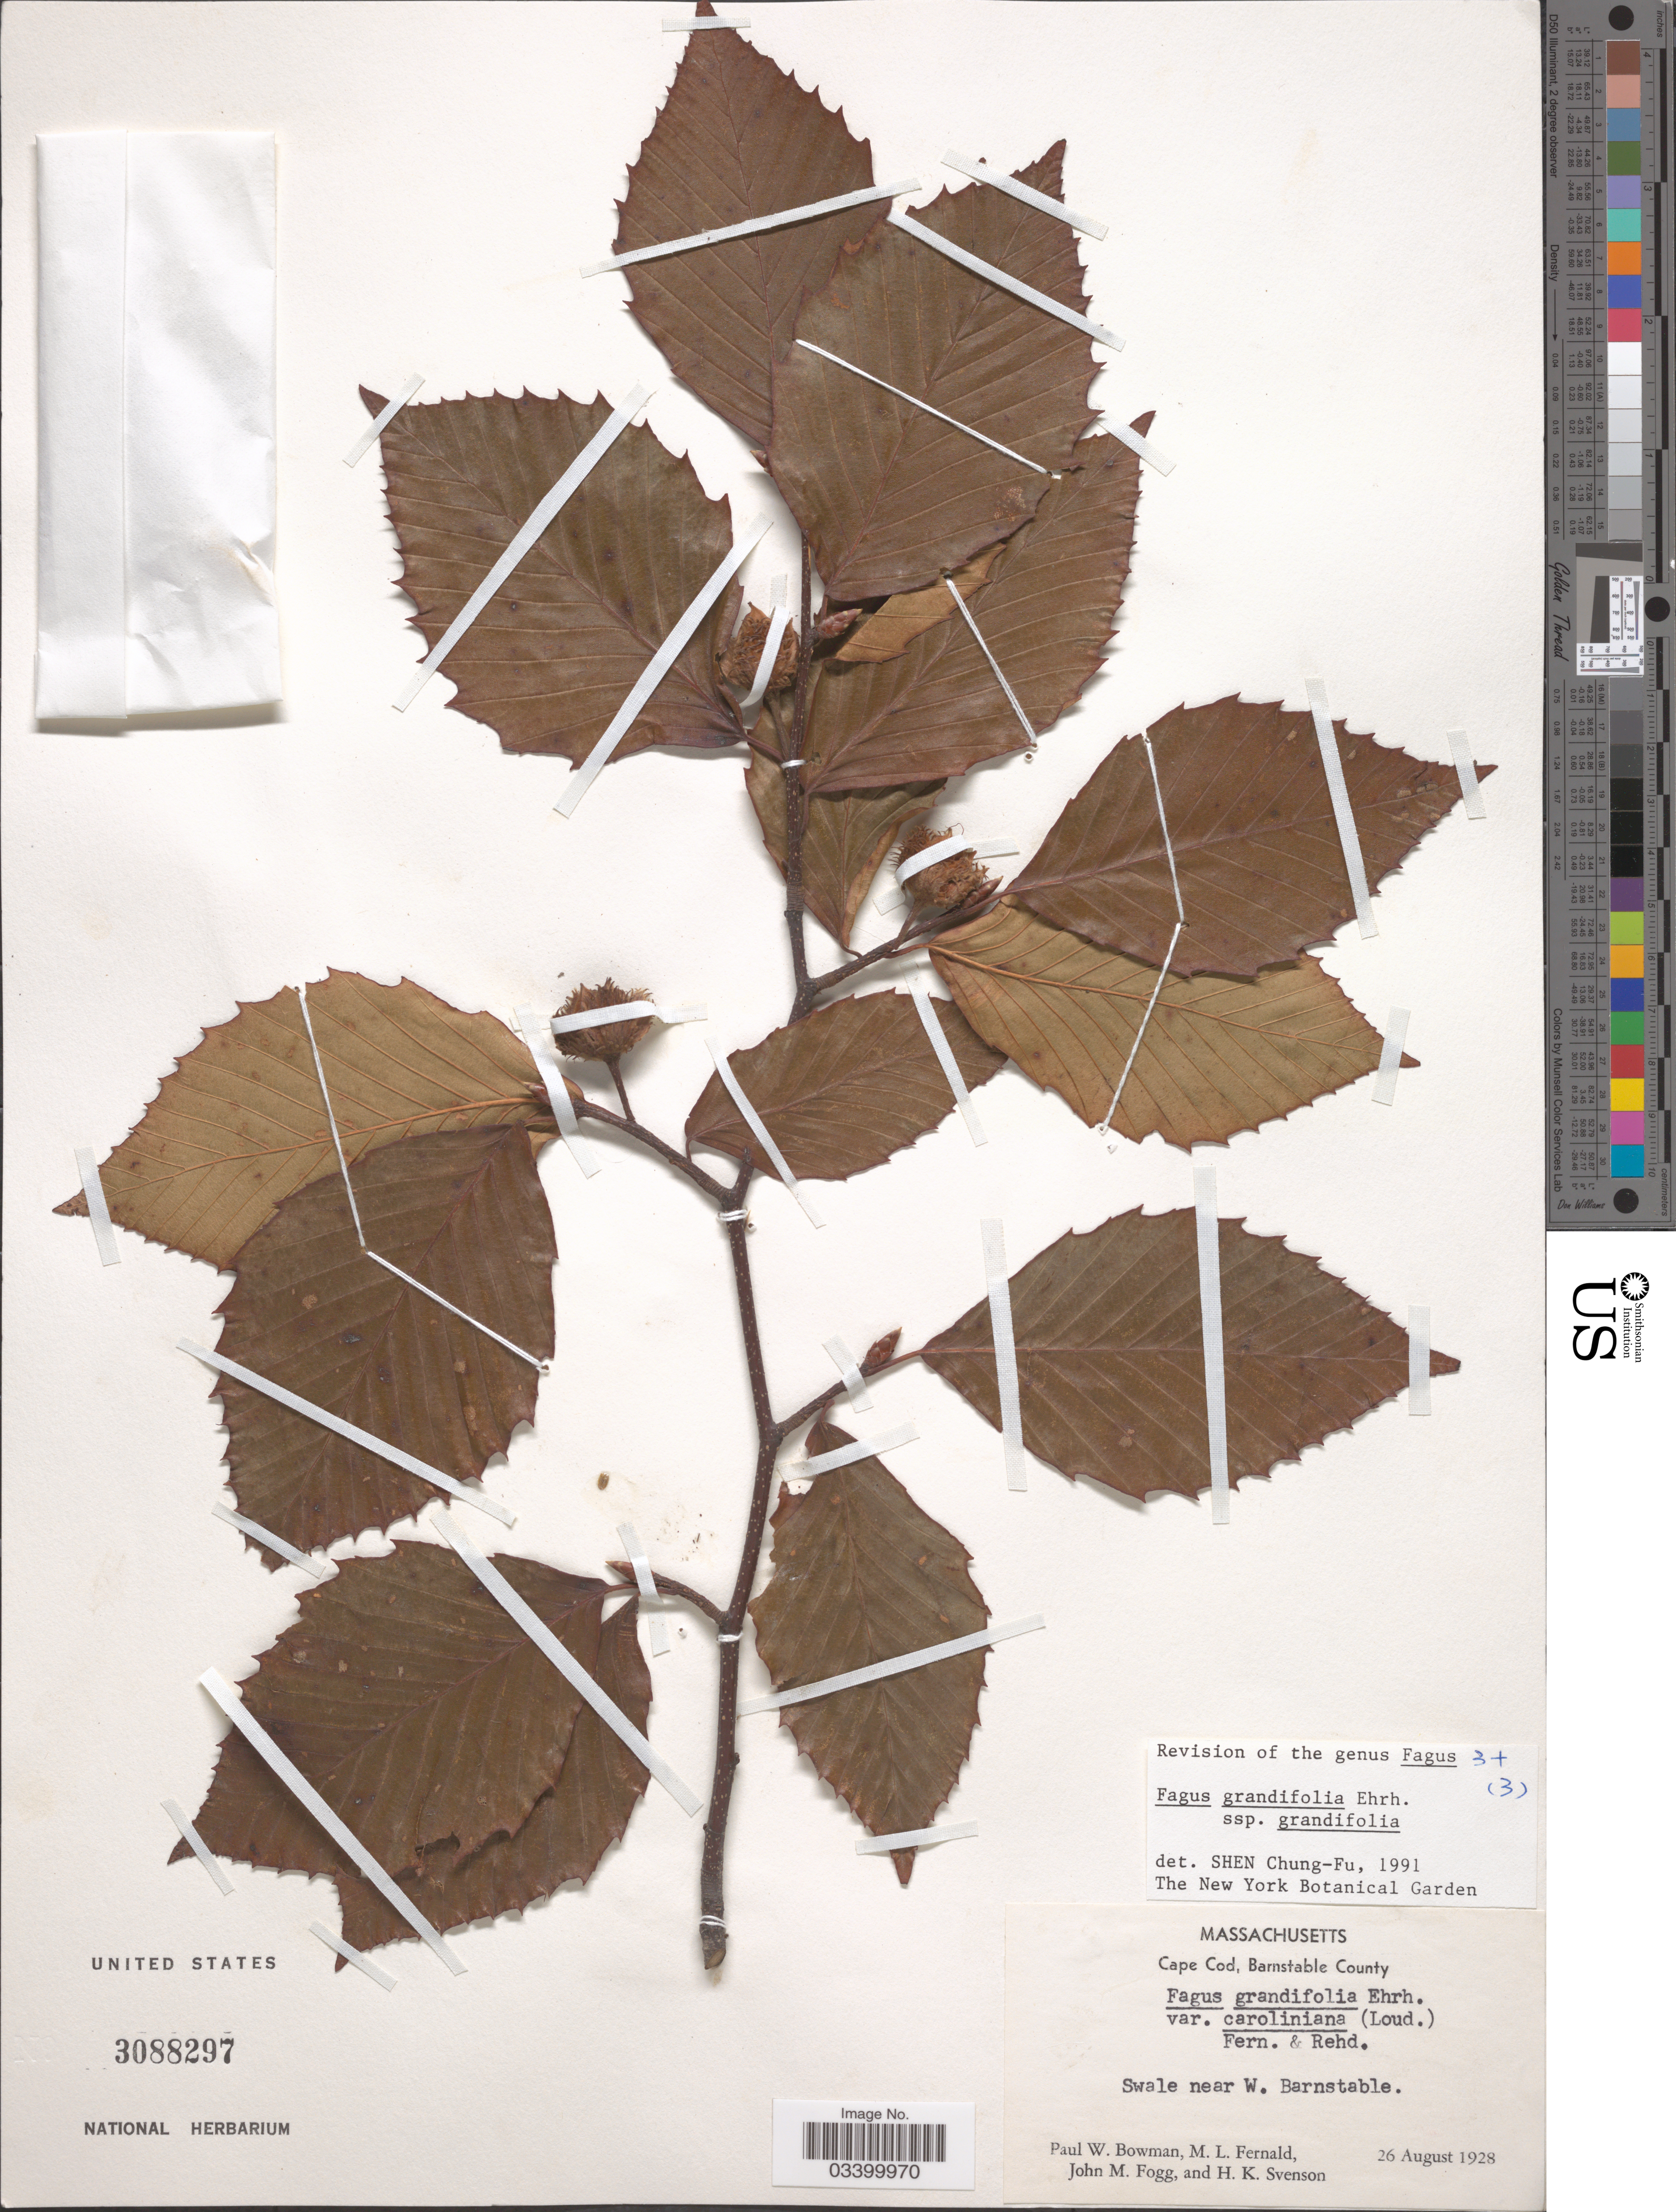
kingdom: Plantae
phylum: Tracheophyta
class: Magnoliopsida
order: Fagales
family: Fagaceae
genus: Fagus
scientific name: Fagus grandifolia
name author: Ehrh.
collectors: P. Bowman, M. L. Fernald, J. Fogg & H. K. Svenson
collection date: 1928-08-26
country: United States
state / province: Massachusetts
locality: Cape Cod, Barnstable County. Swale near W. Barnstable.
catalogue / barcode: US 3088297